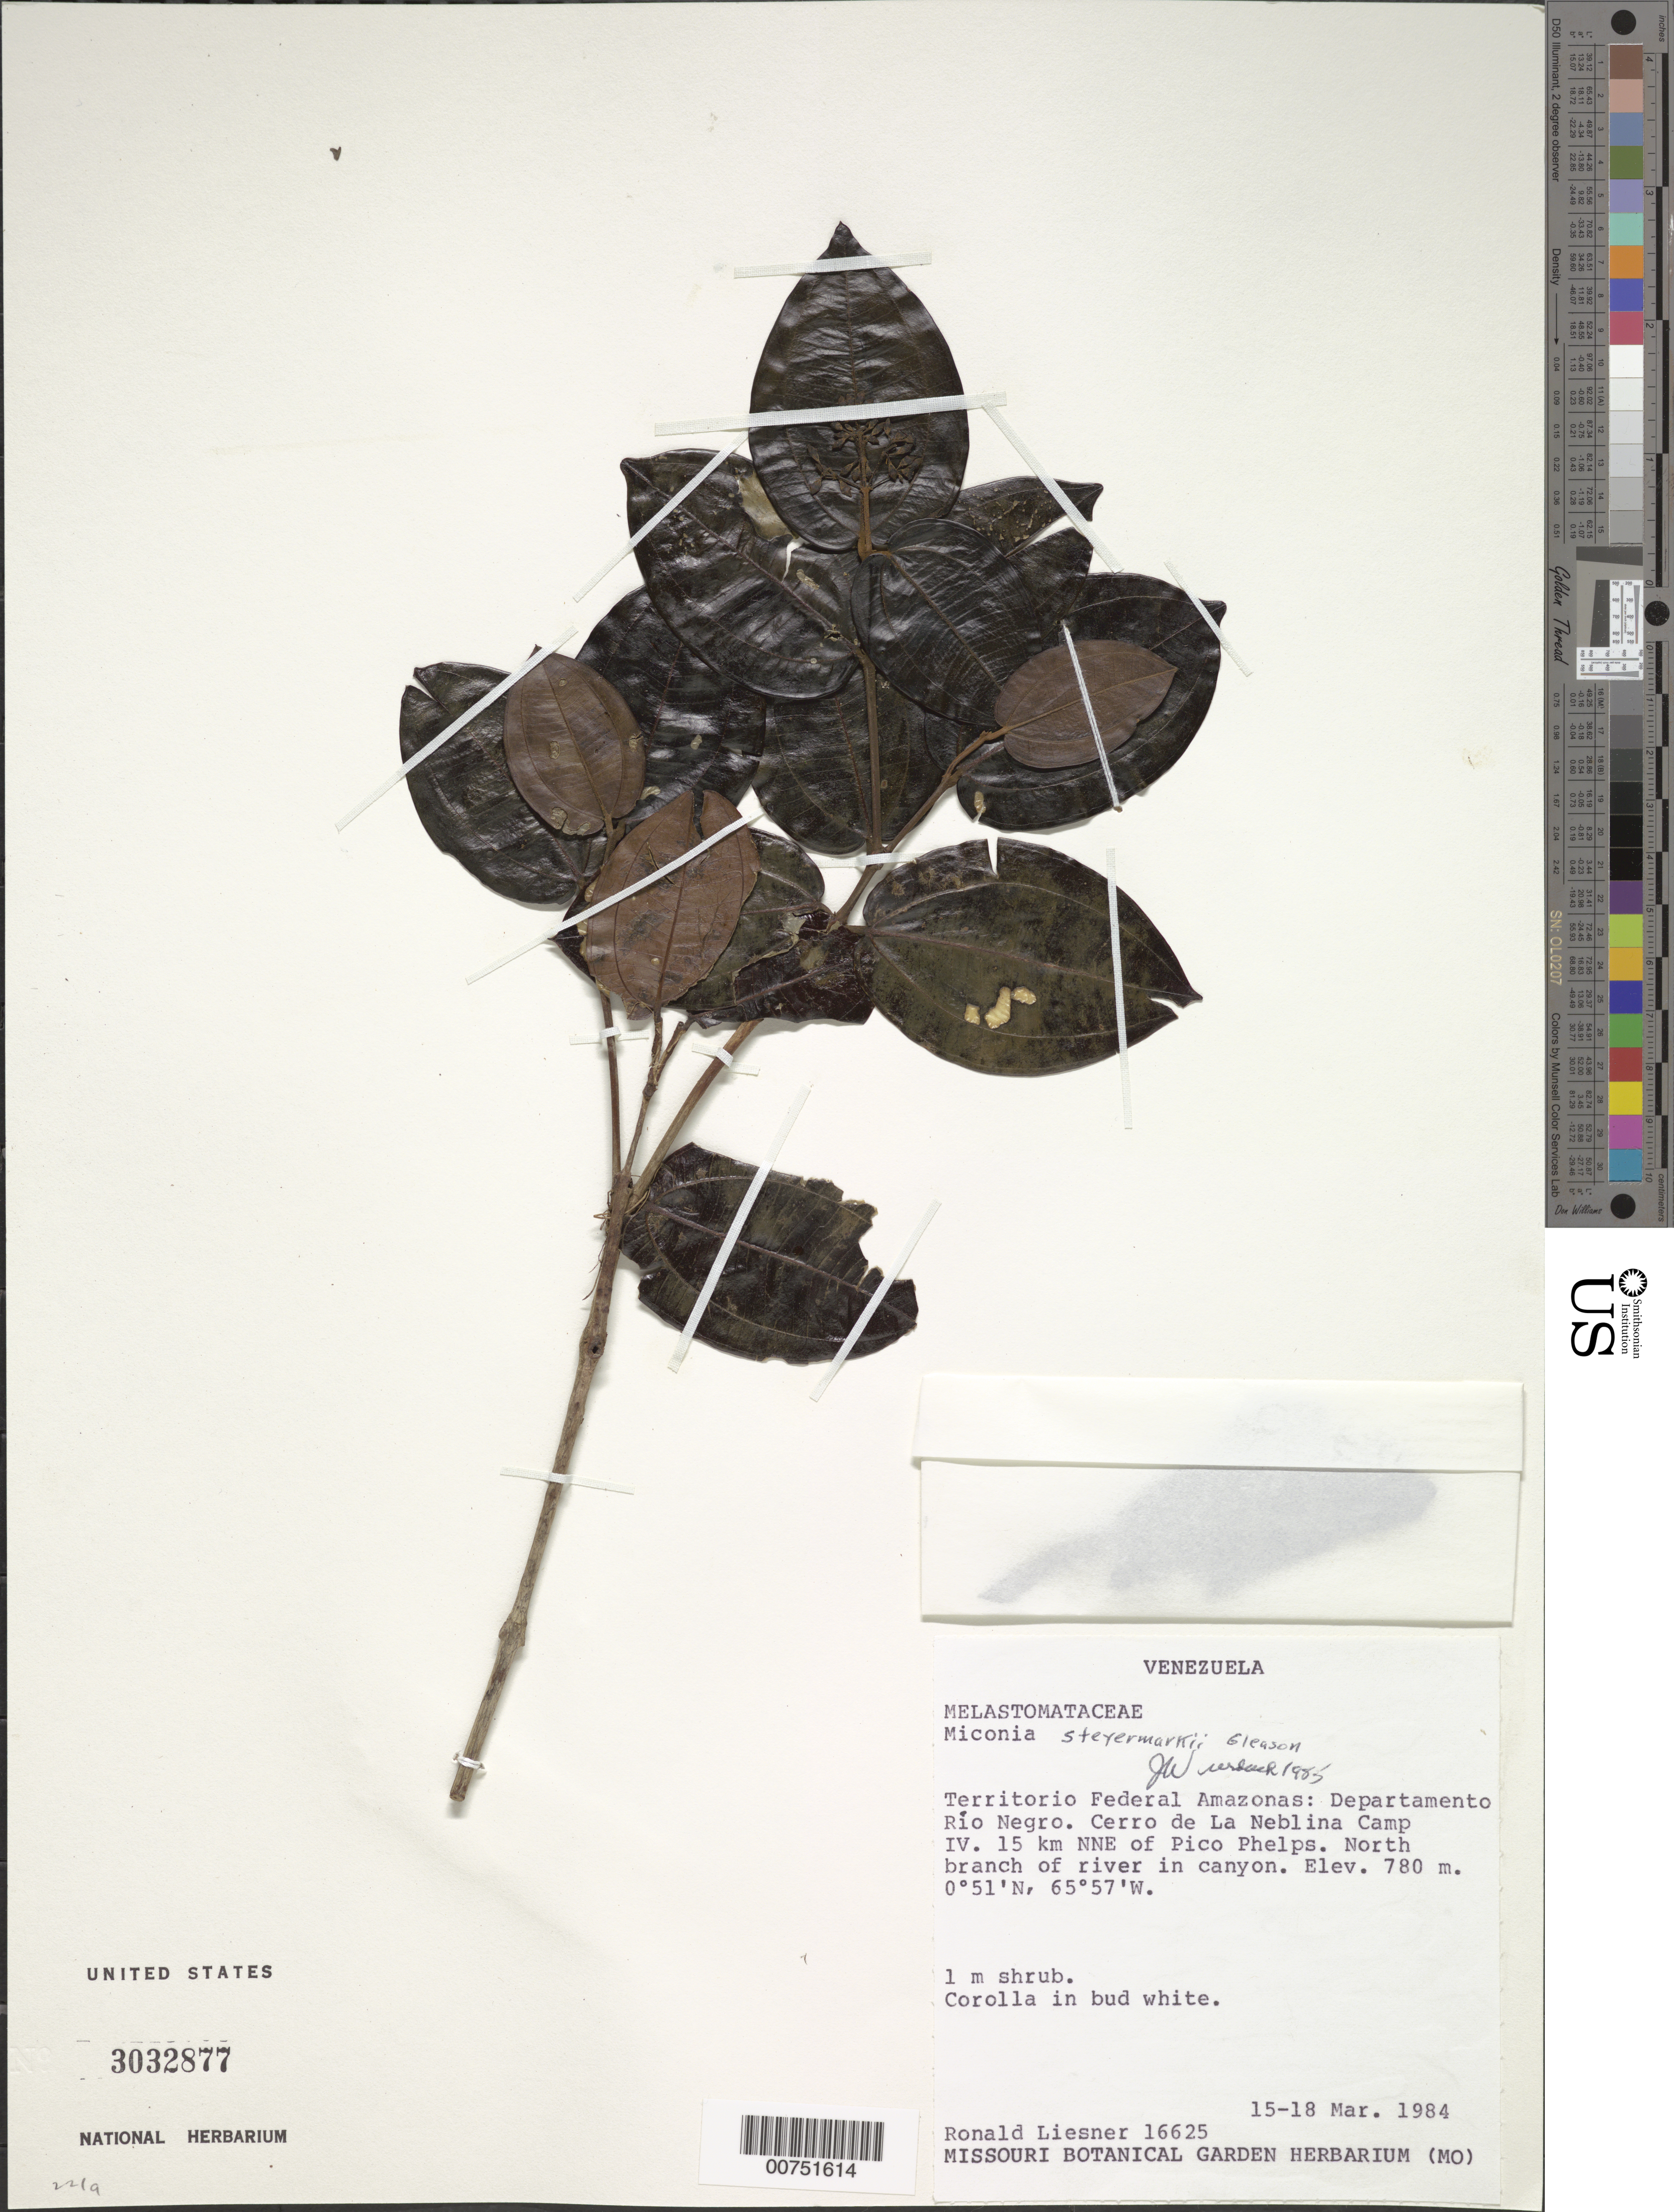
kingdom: Plantae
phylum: Tracheophyta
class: Magnoliopsida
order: Myrtales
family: Melastomataceae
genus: Miconia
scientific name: Miconia steyermarkii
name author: Gleason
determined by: Wurdack, John J., (US), US (UNITED STATES)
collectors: R. L. Liesner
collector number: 16625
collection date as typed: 15-Mar-84 to 18-Mar-84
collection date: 1984-03-15/1984-03-18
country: Venezuela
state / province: Amazonas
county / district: Río Negro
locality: Cerro de La Neblina Camp IV, 15 km NNE of Pico Phelps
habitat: North branch of river in canyon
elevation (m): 780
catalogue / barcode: US 3032877